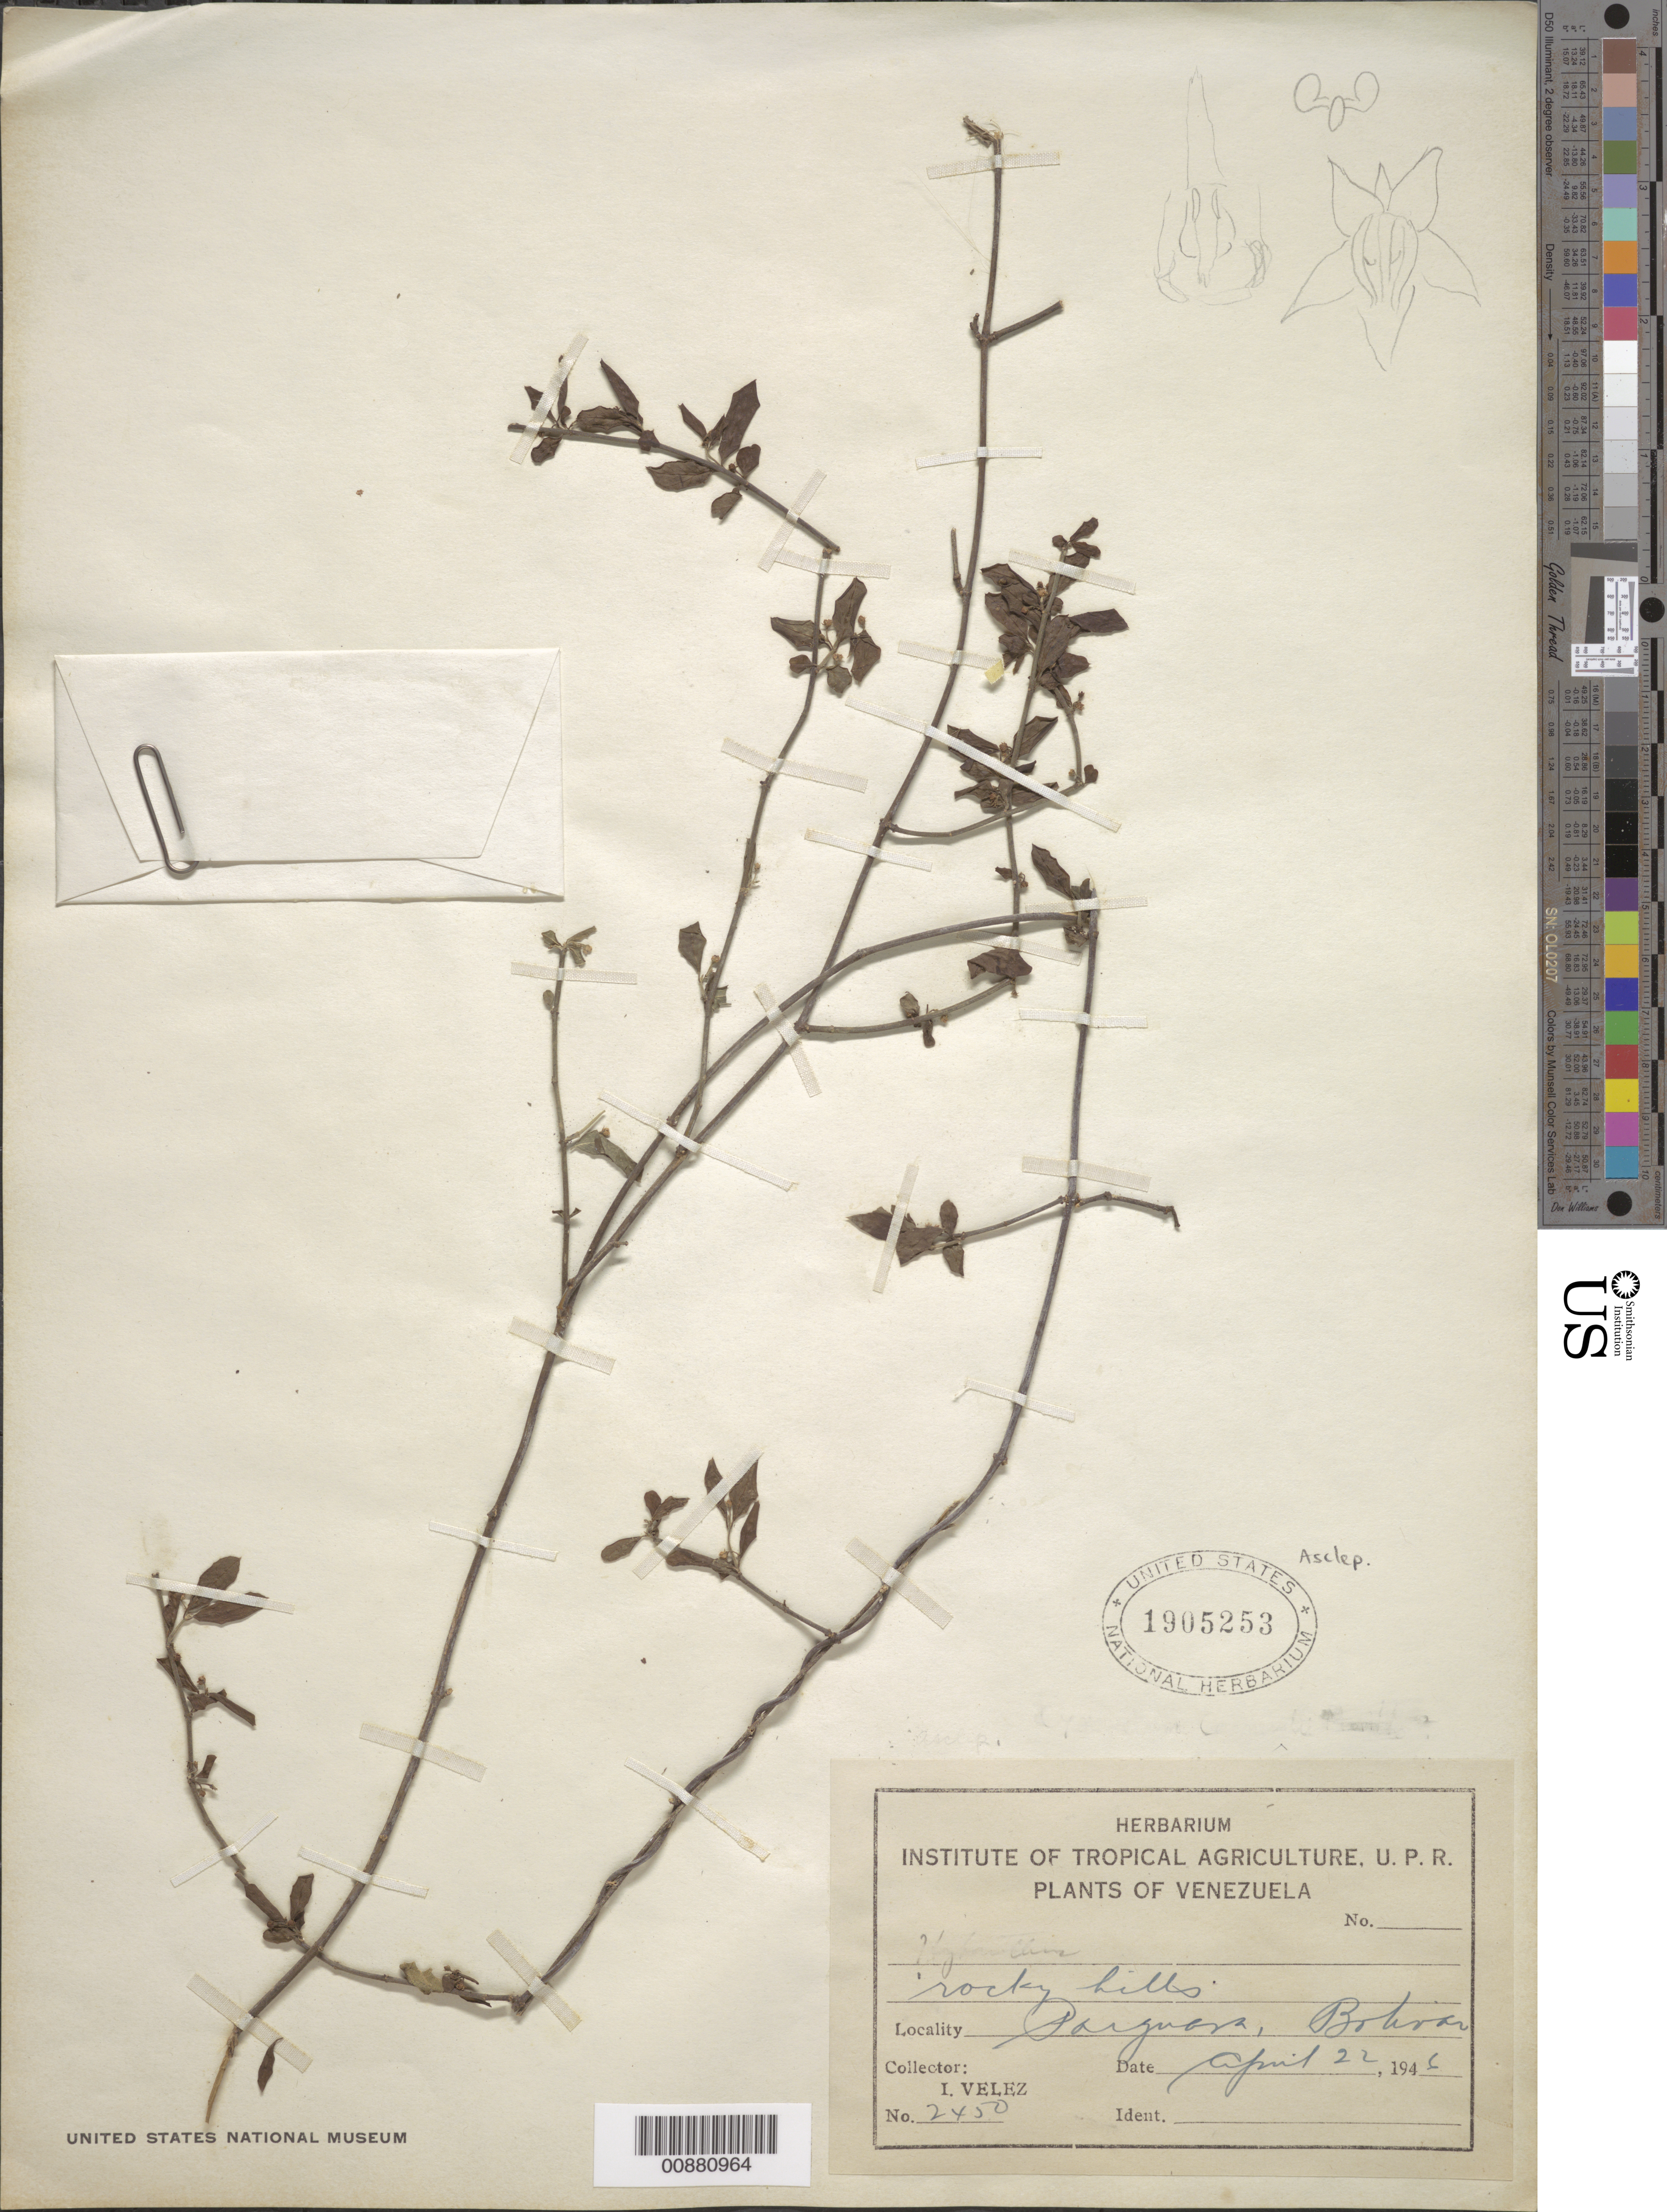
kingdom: Plantae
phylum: Tracheophyta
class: Magnoliopsida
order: Gentianales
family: Apocynaceae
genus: Ditassa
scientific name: Ditassa carnevalii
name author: (Morillo) Morillo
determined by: Liede-Schumann, Sigrid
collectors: I. Velez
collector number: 2450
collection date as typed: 22-Apr-46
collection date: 1946-04-22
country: Venezuela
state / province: Bolívar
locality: Parguasa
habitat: Rocky hills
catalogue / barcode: US 1905253